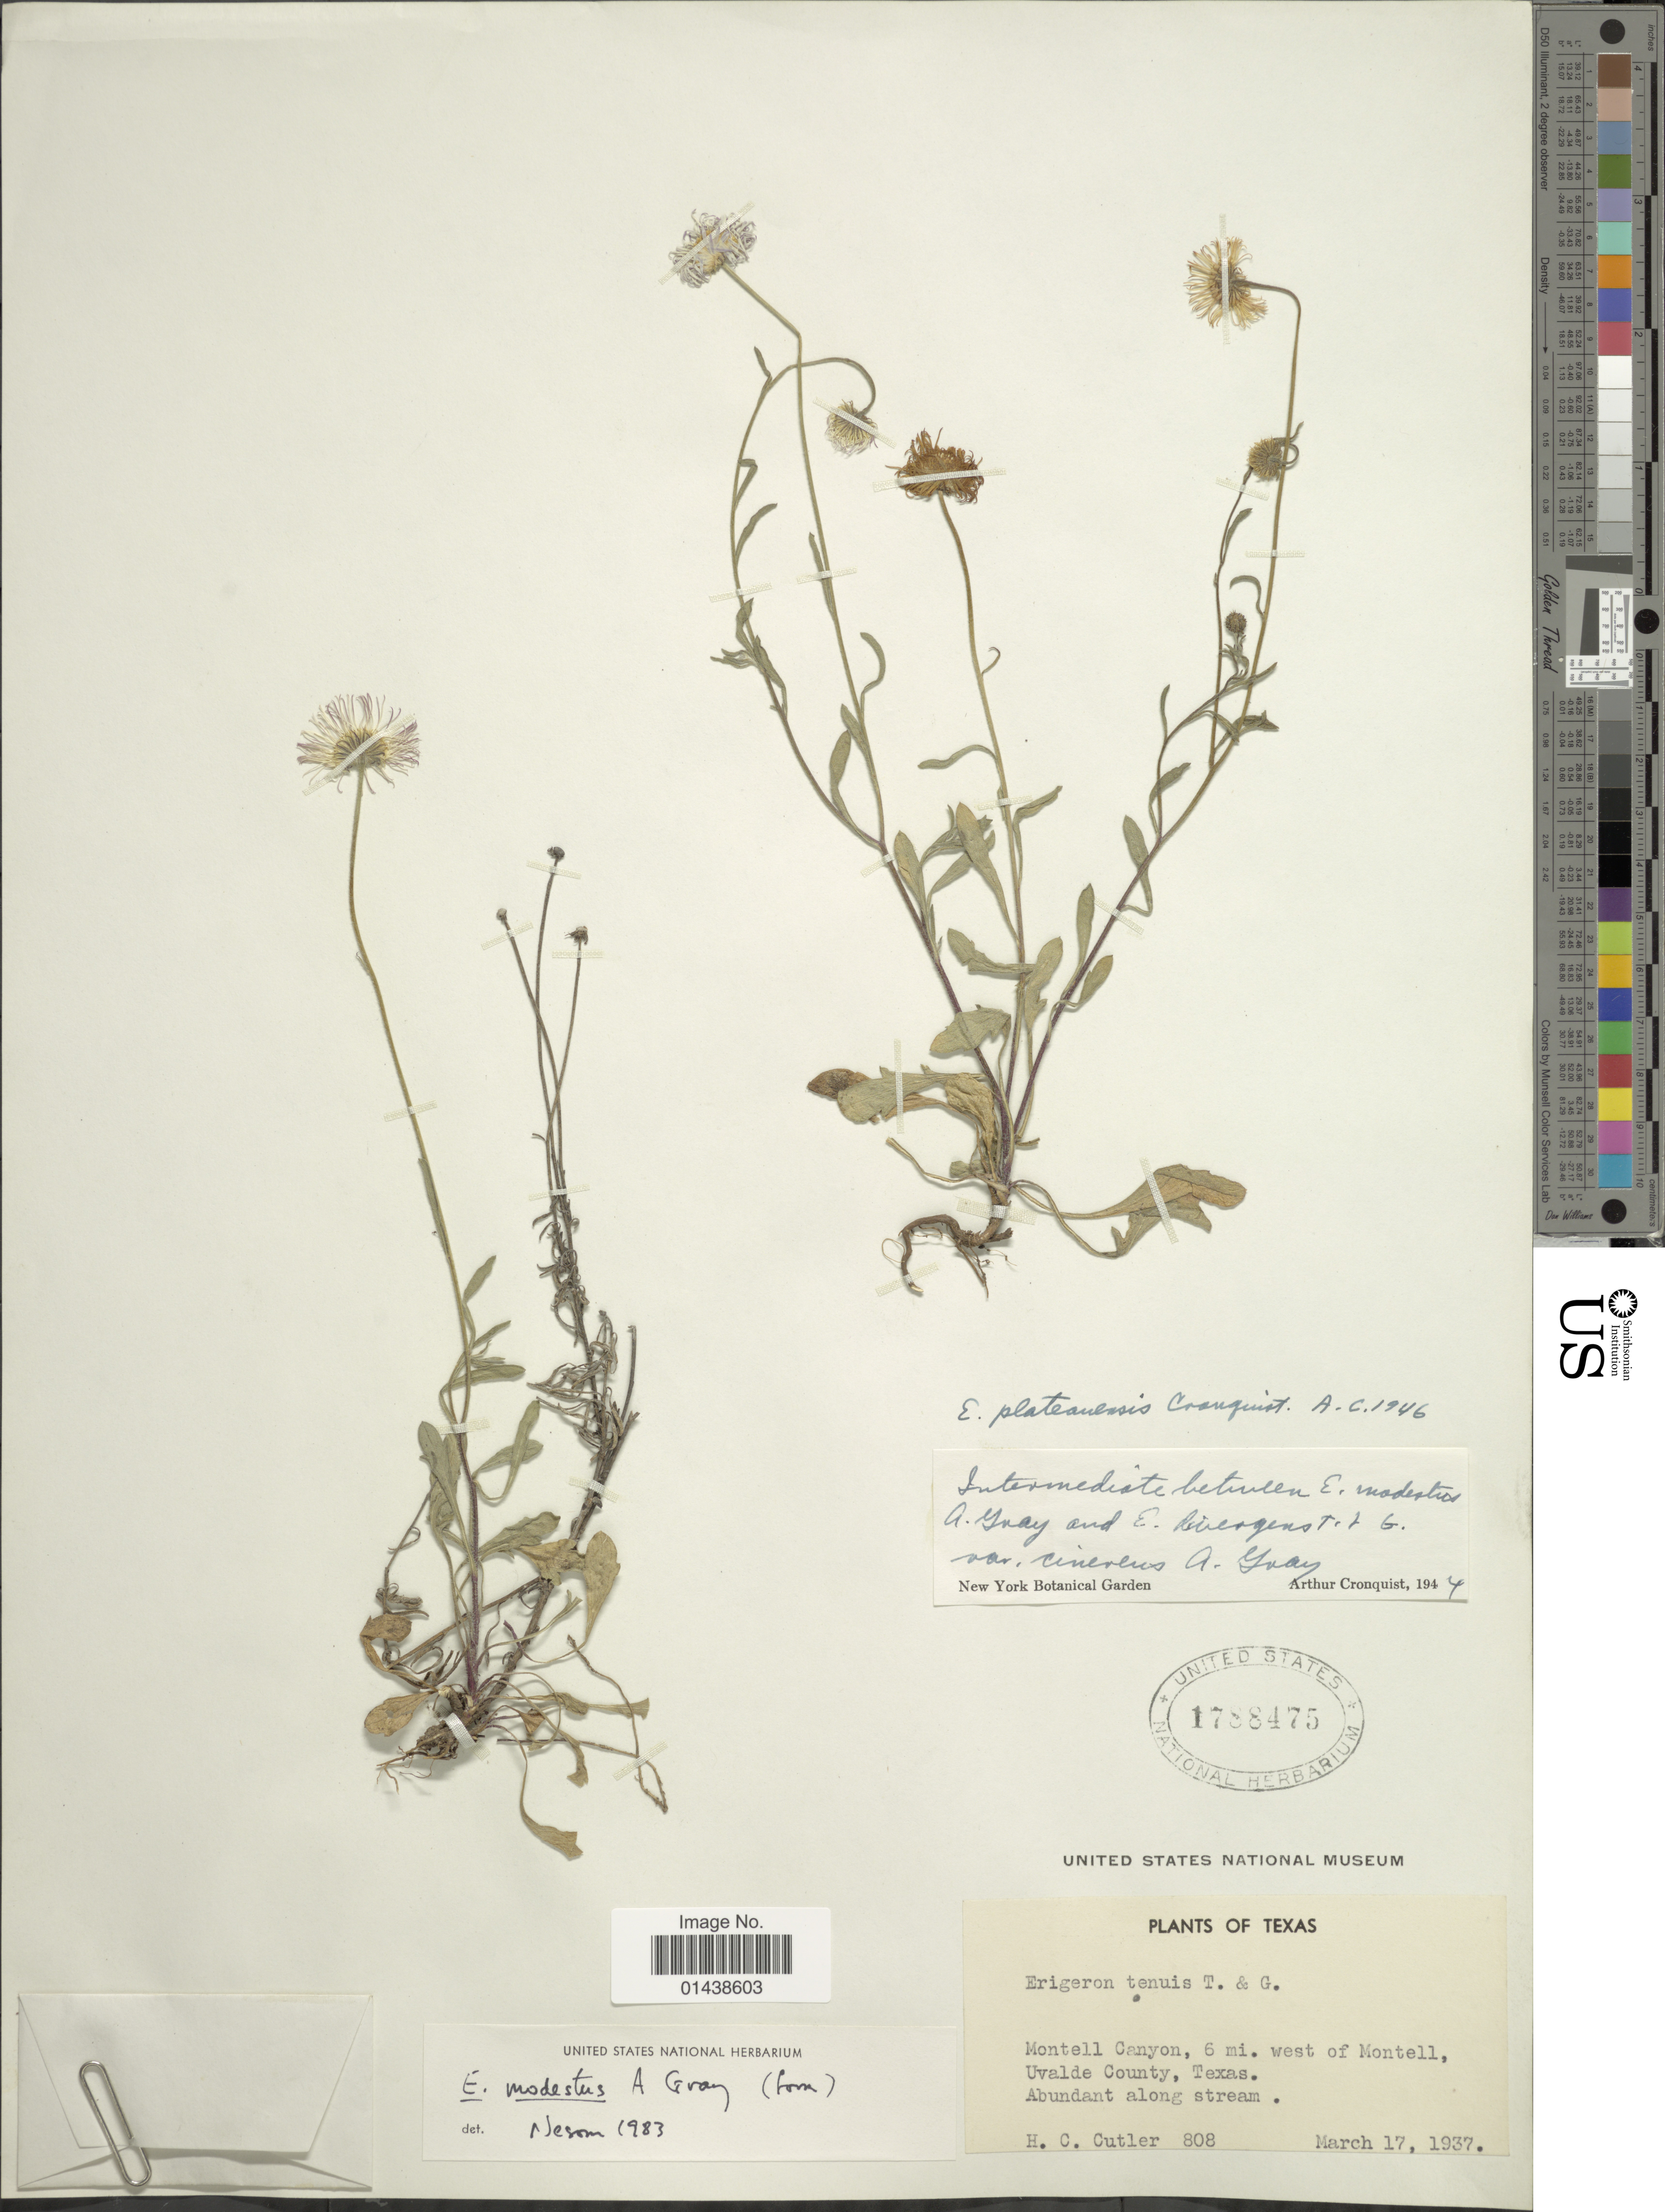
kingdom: Plantae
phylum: Tracheophyta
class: Magnoliopsida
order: Asterales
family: Asteraceae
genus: Erigeron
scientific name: Erigeron modestus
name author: A. Gray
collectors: H. C. Cutler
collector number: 808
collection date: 1937-03-17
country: United States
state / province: Texas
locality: Montell Canyon, 6 mi. west of Montell, Uvalde County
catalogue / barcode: US 1788475